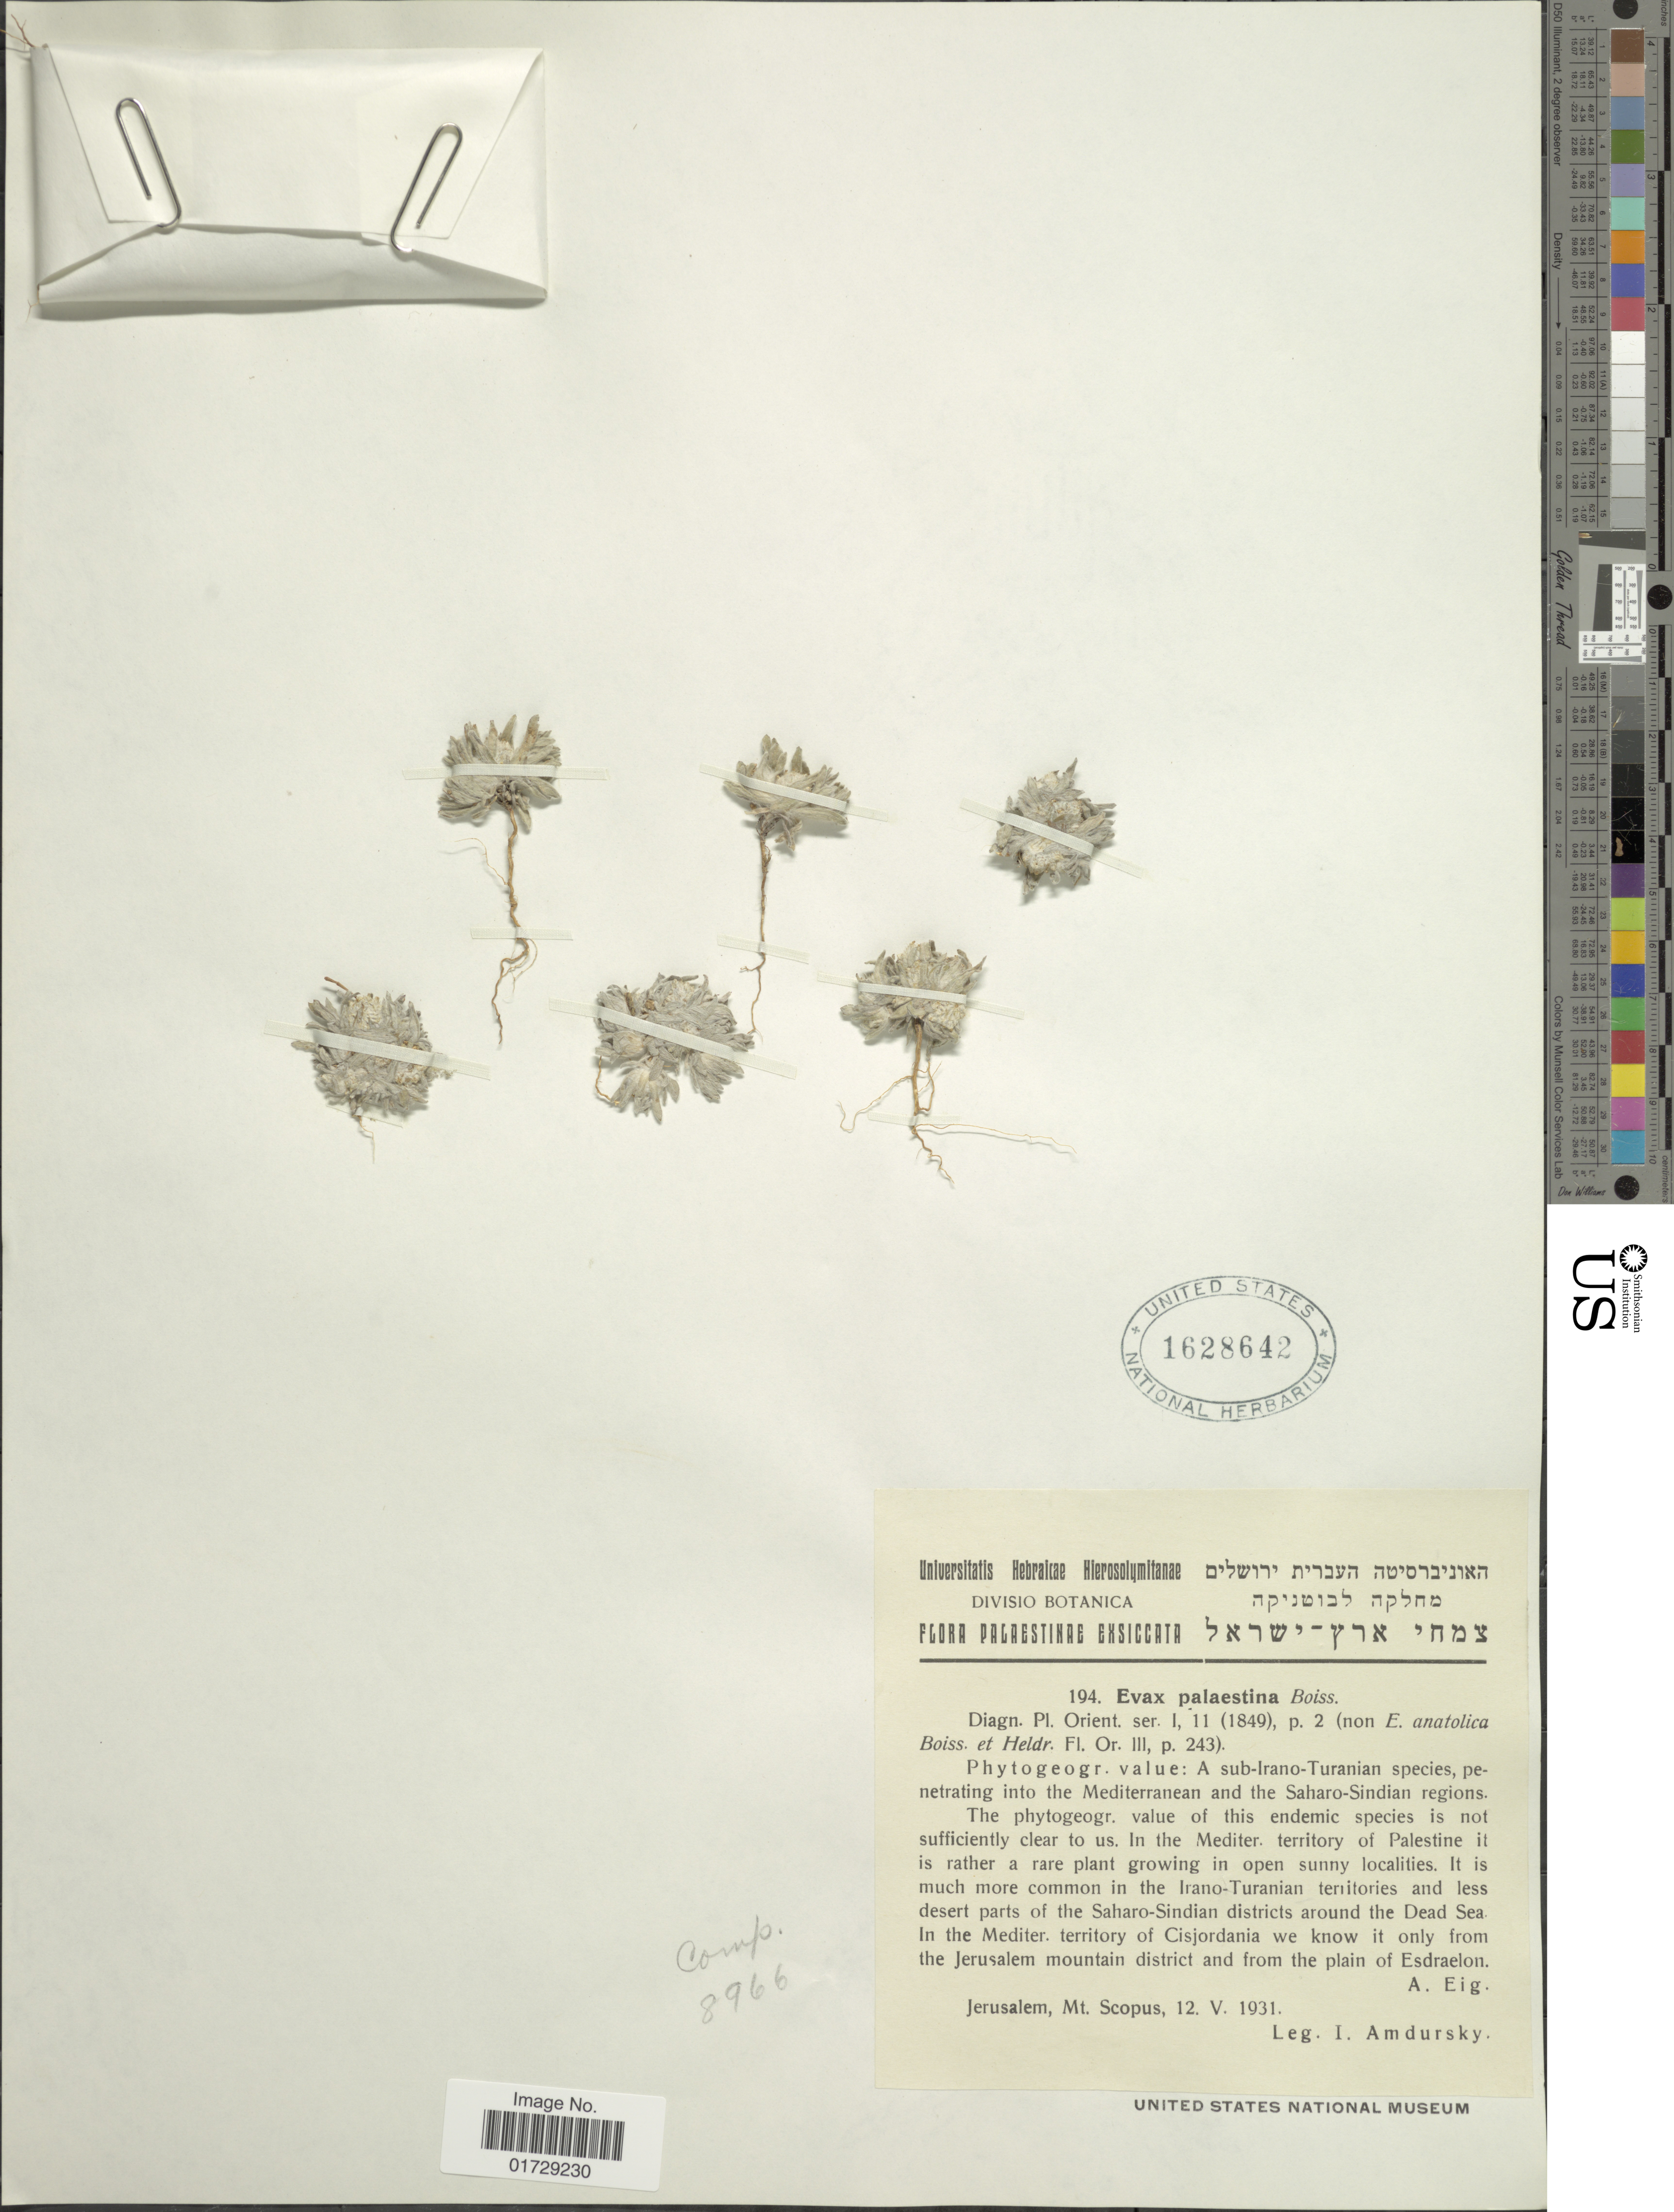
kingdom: Plantae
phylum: Tracheophyta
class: Magnoliopsida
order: Asterales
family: Asteraceae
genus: Evax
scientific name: Evax palaestina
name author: Boiss.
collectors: I. Amdursky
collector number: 194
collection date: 1931-05-12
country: Israel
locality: Palastinae Exsiccata, In the Mediter, territory of Cisjordania we know it only from the Jerusalem mountain district and from the plain of Esdraelon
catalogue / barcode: US 1628642